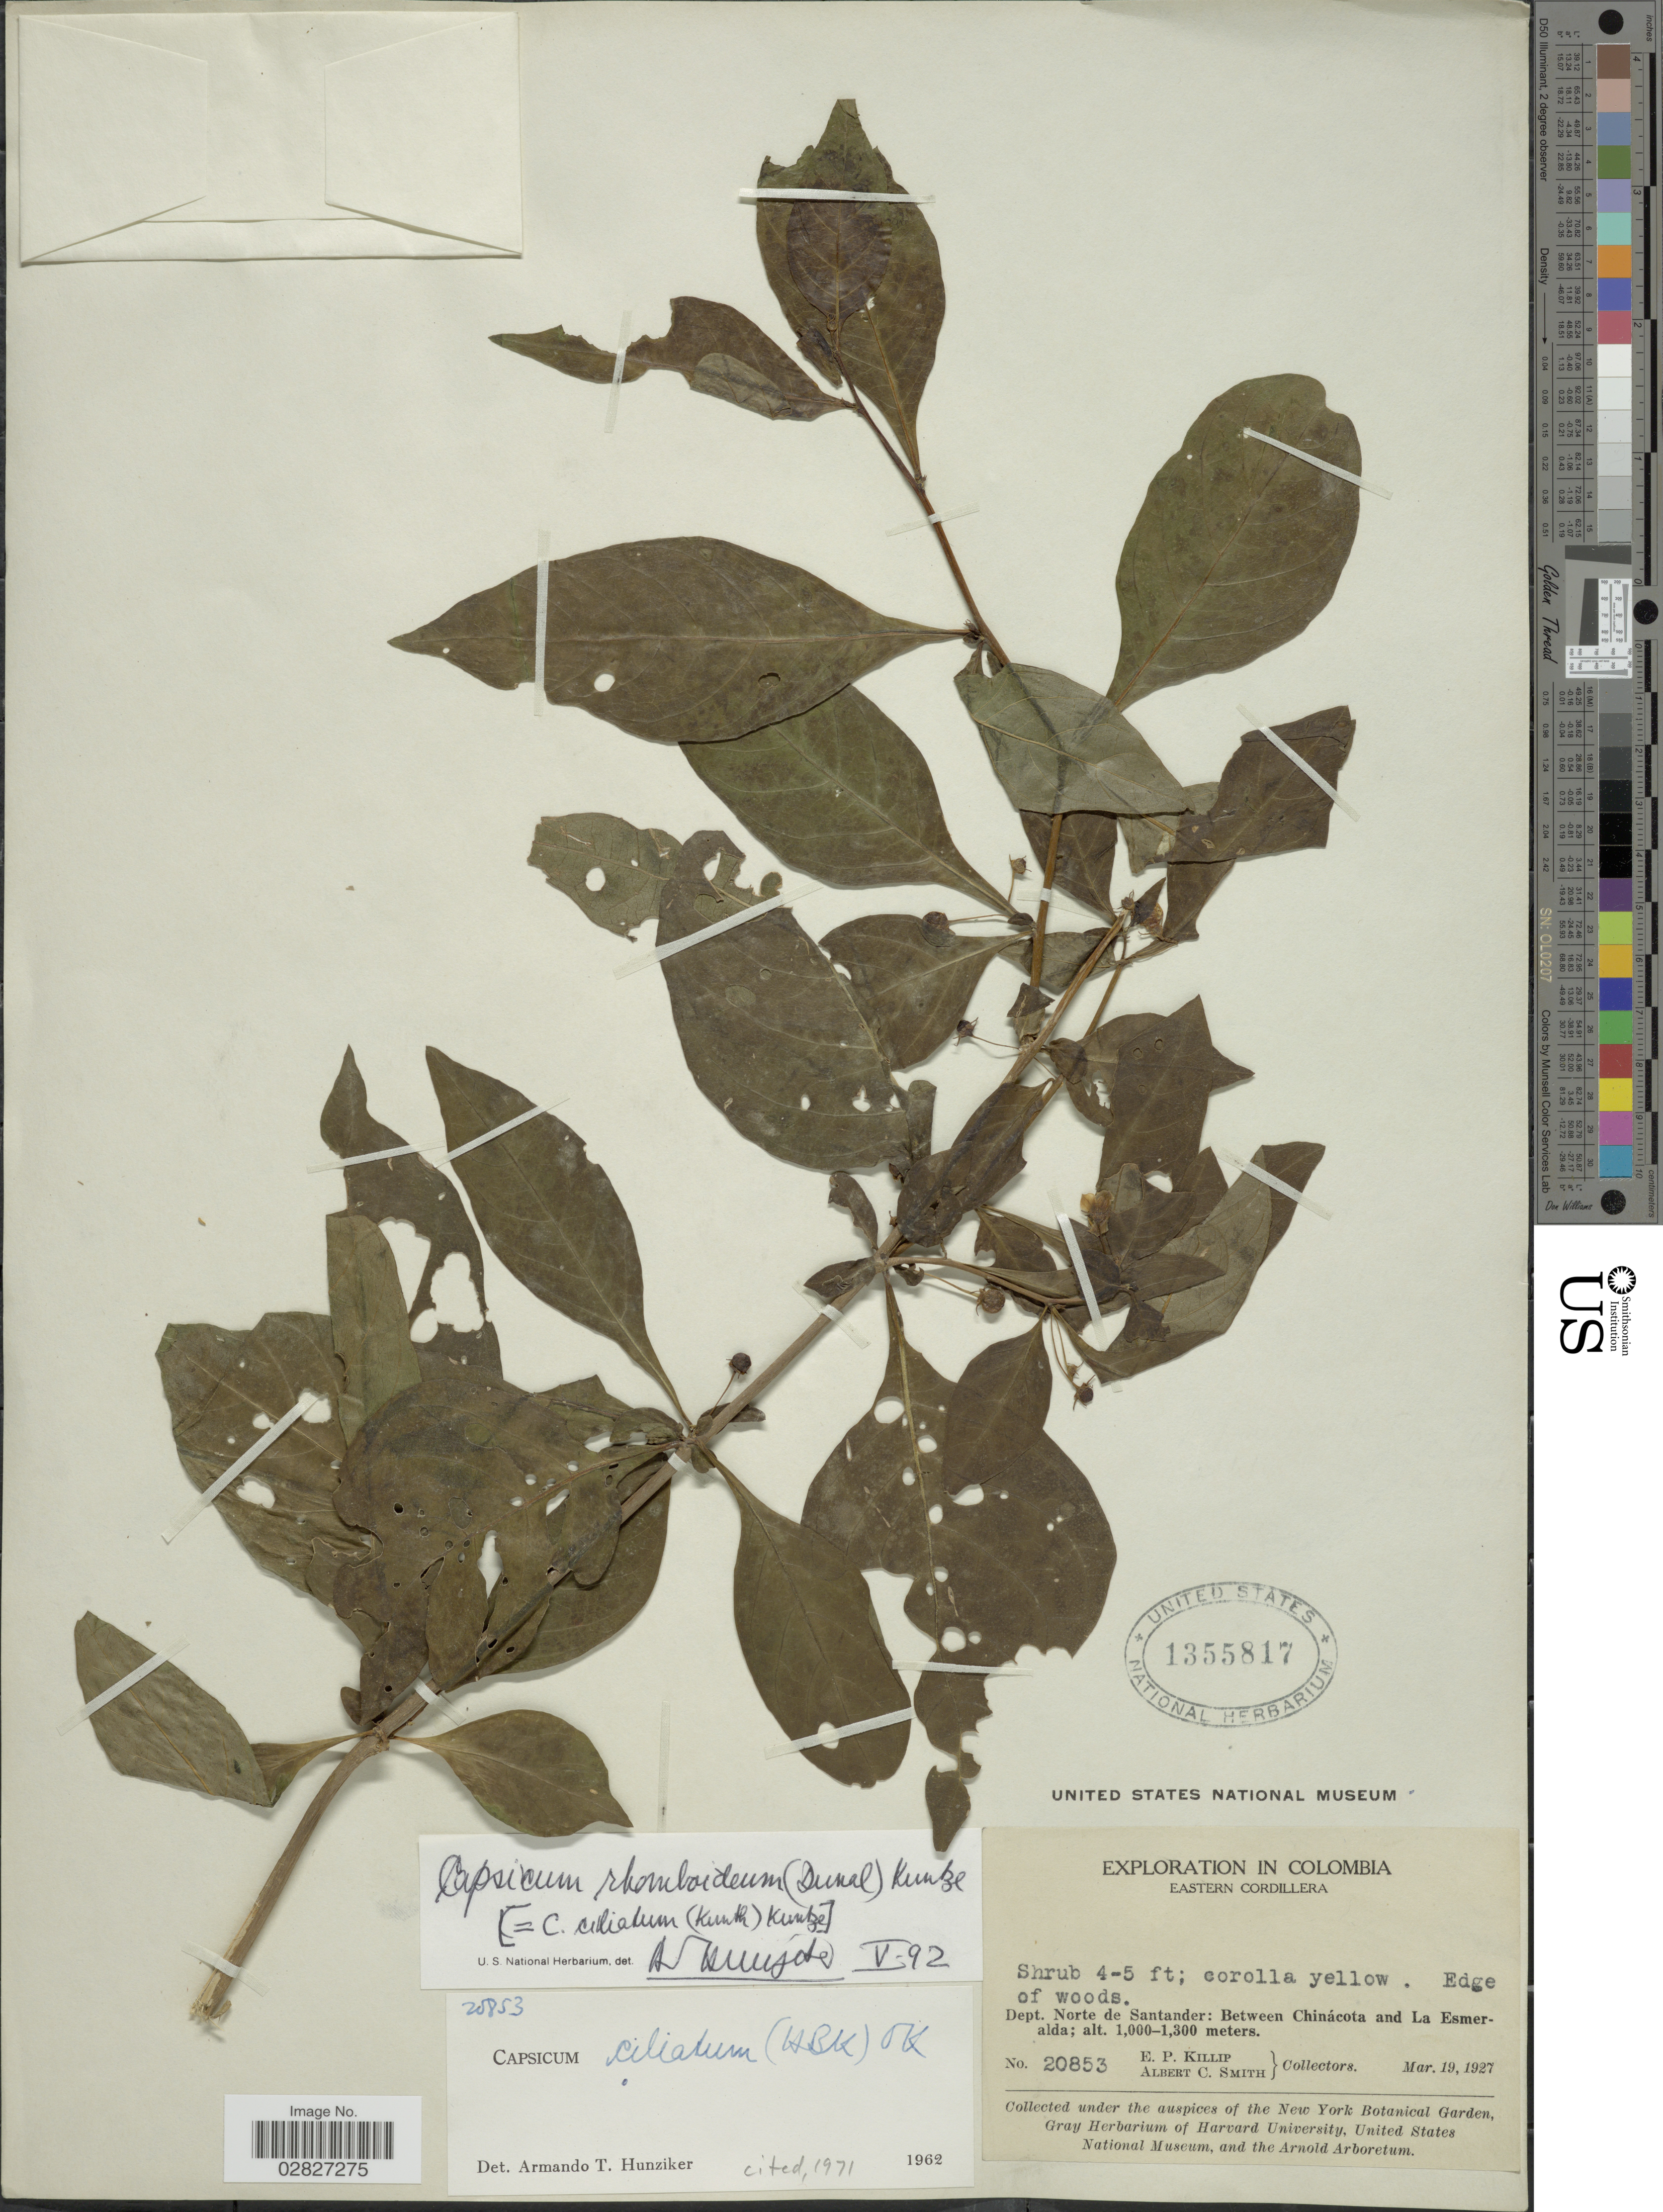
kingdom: Plantae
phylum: Tracheophyta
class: Magnoliopsida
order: Solanales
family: Solanaceae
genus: Capsicum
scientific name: Capsicum rhomboideum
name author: (Humb. & Bonpl. ex Dunal) Kuntze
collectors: E. P. Killip & A. C. Smith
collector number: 20853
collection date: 1927-03-19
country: Colombia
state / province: Norte de Santander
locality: Eastern Cordillera. Dept. Norte de Santander: Between Chinácota and La Esmeralda.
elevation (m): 1000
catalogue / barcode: US 1355817